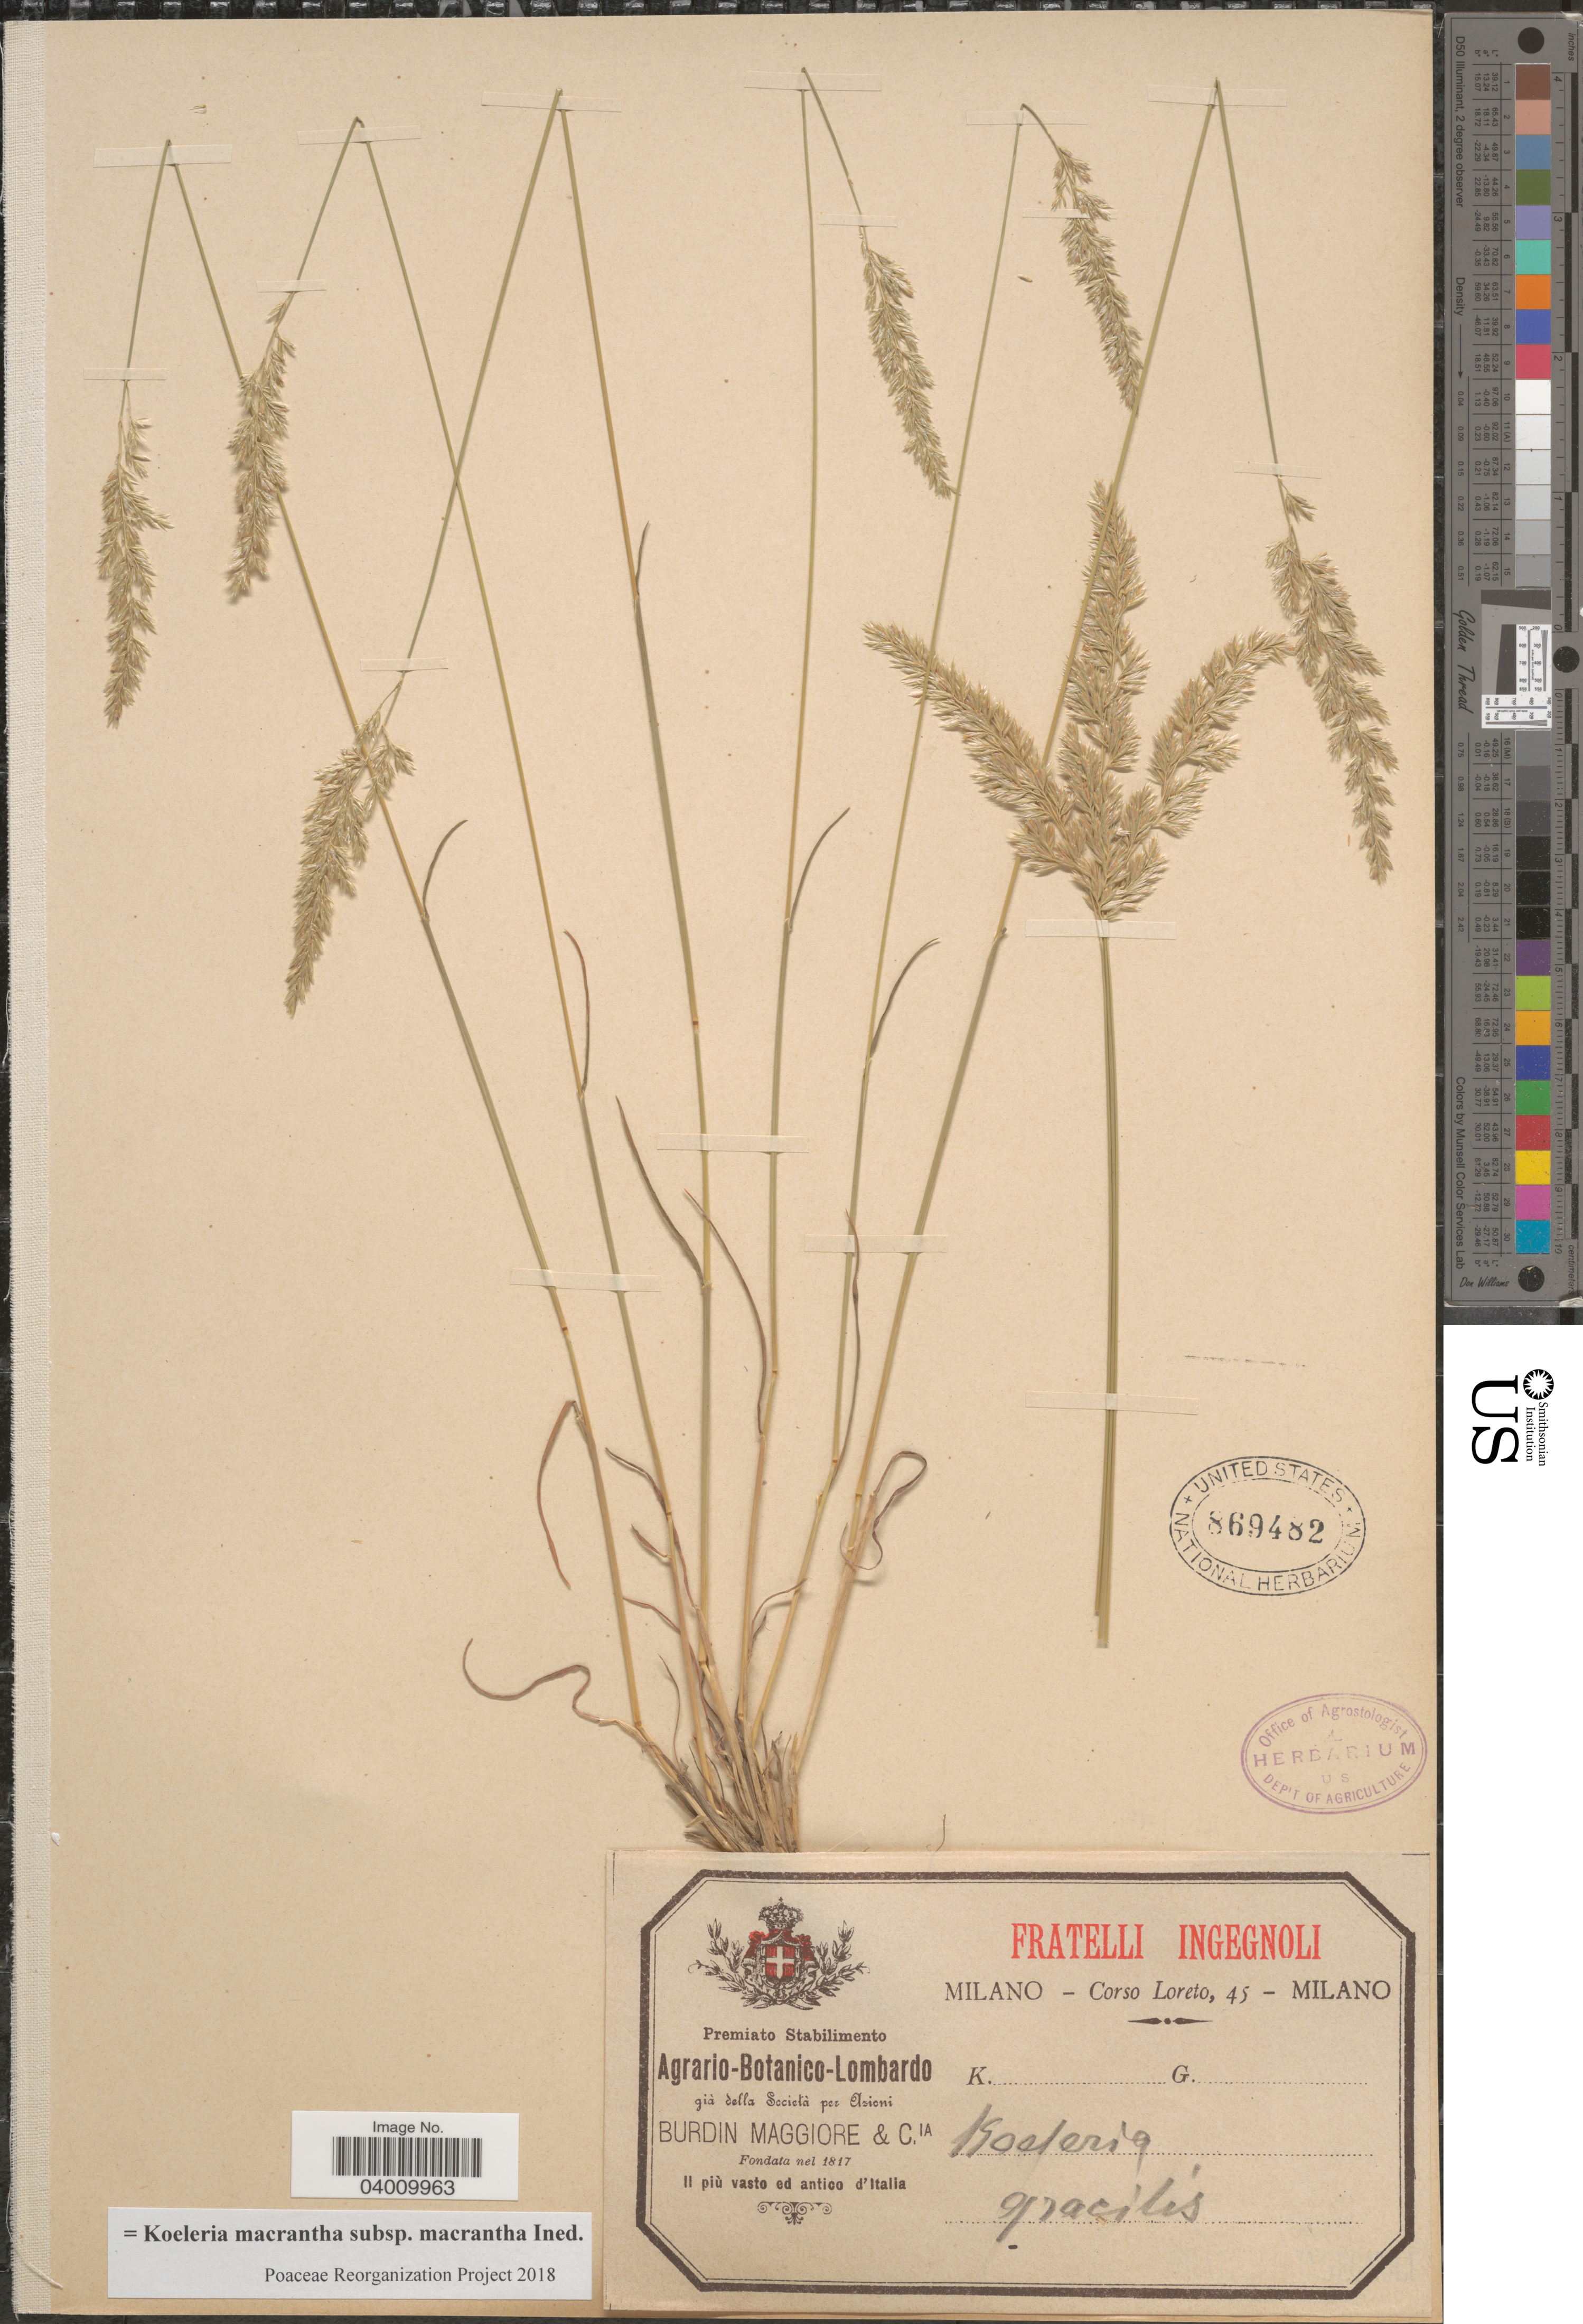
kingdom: Plantae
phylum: Tracheophyta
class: Liliopsida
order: Poales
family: Poaceae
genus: Koeleria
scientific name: Koeleria macrantha subsp. macrantha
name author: (Ledeb.) Schult.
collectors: Loreto, C.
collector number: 45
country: Italy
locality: Il più vasto ed antico d'Italia.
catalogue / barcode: US 869482